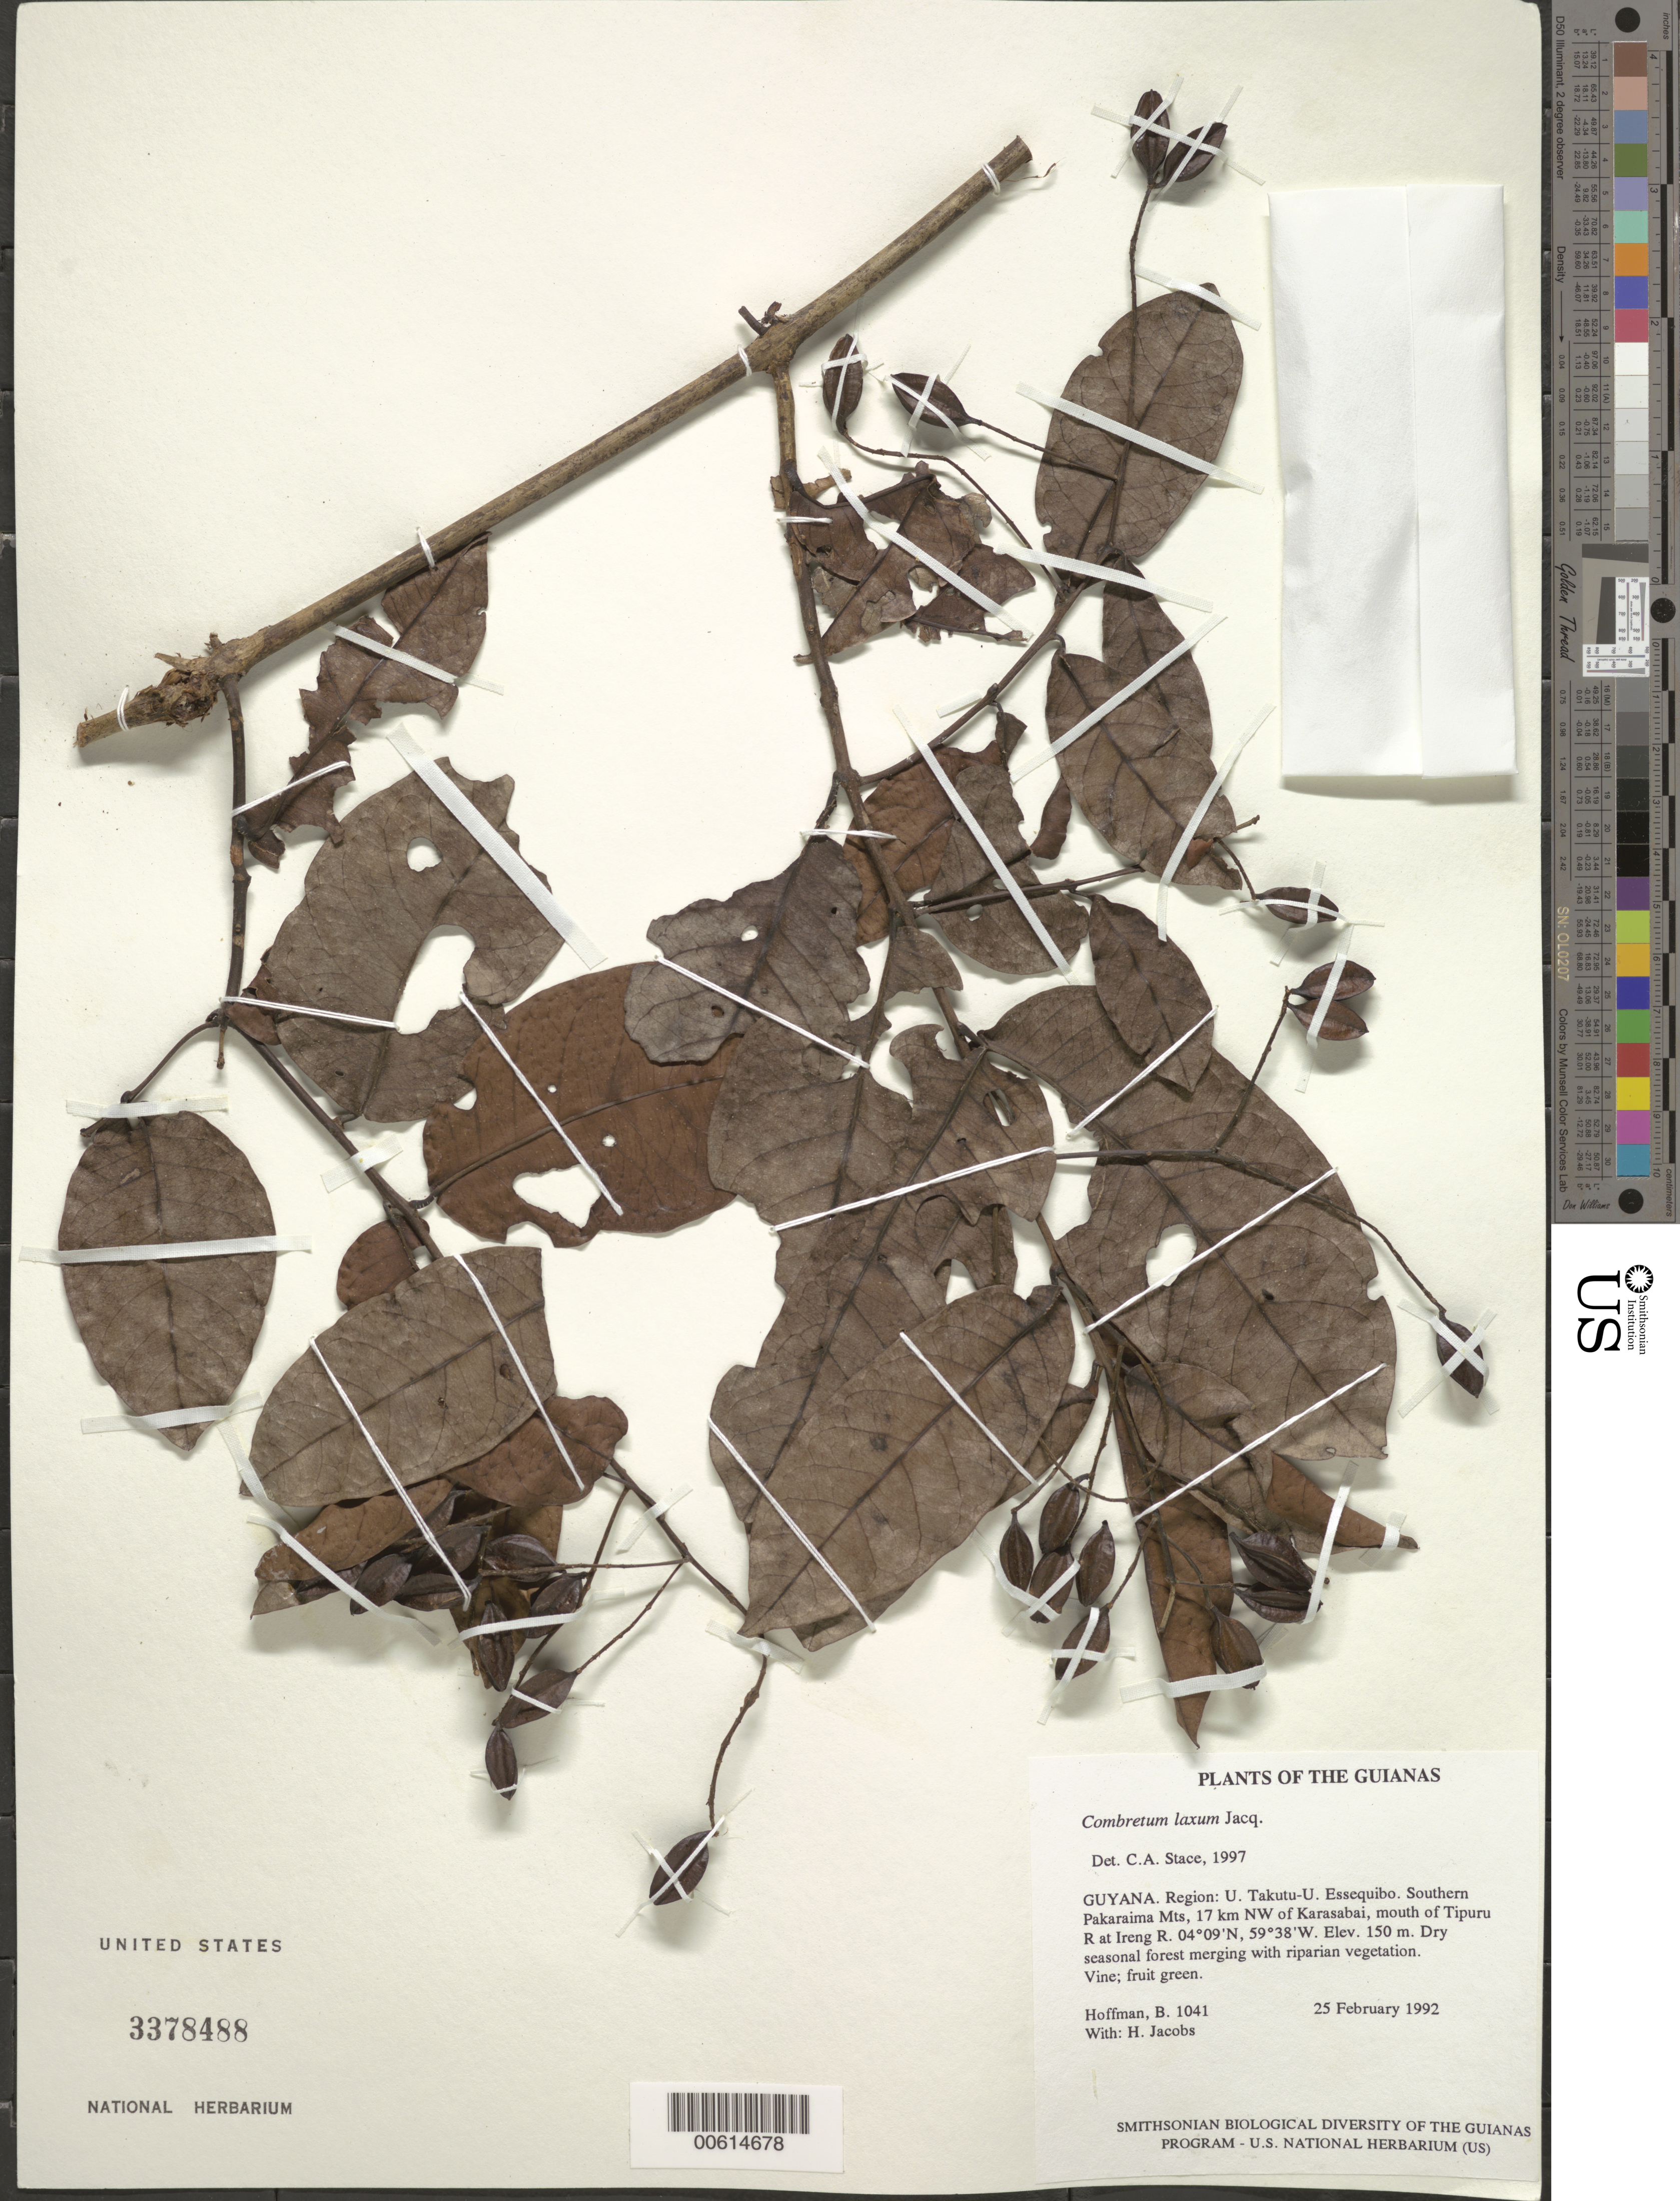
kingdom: Plantae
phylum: Tracheophyta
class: Magnoliopsida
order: Myrtales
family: Combretaceae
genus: Combretum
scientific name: Combretum laxum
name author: Jacq.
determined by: Stace, C. A.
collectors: B. Hoffman & H. Jacobs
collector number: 1041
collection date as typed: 25 February 1992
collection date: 1992-02-25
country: Guyana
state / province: U. Takutu-U. Essequibo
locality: Southern Pakaraima Mts, 17 km NW of Karasabai, mouth of Tipuru River at Ireng River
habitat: Dry seasonal forest merging with riparian vegetation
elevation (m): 150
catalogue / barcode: US 3378488